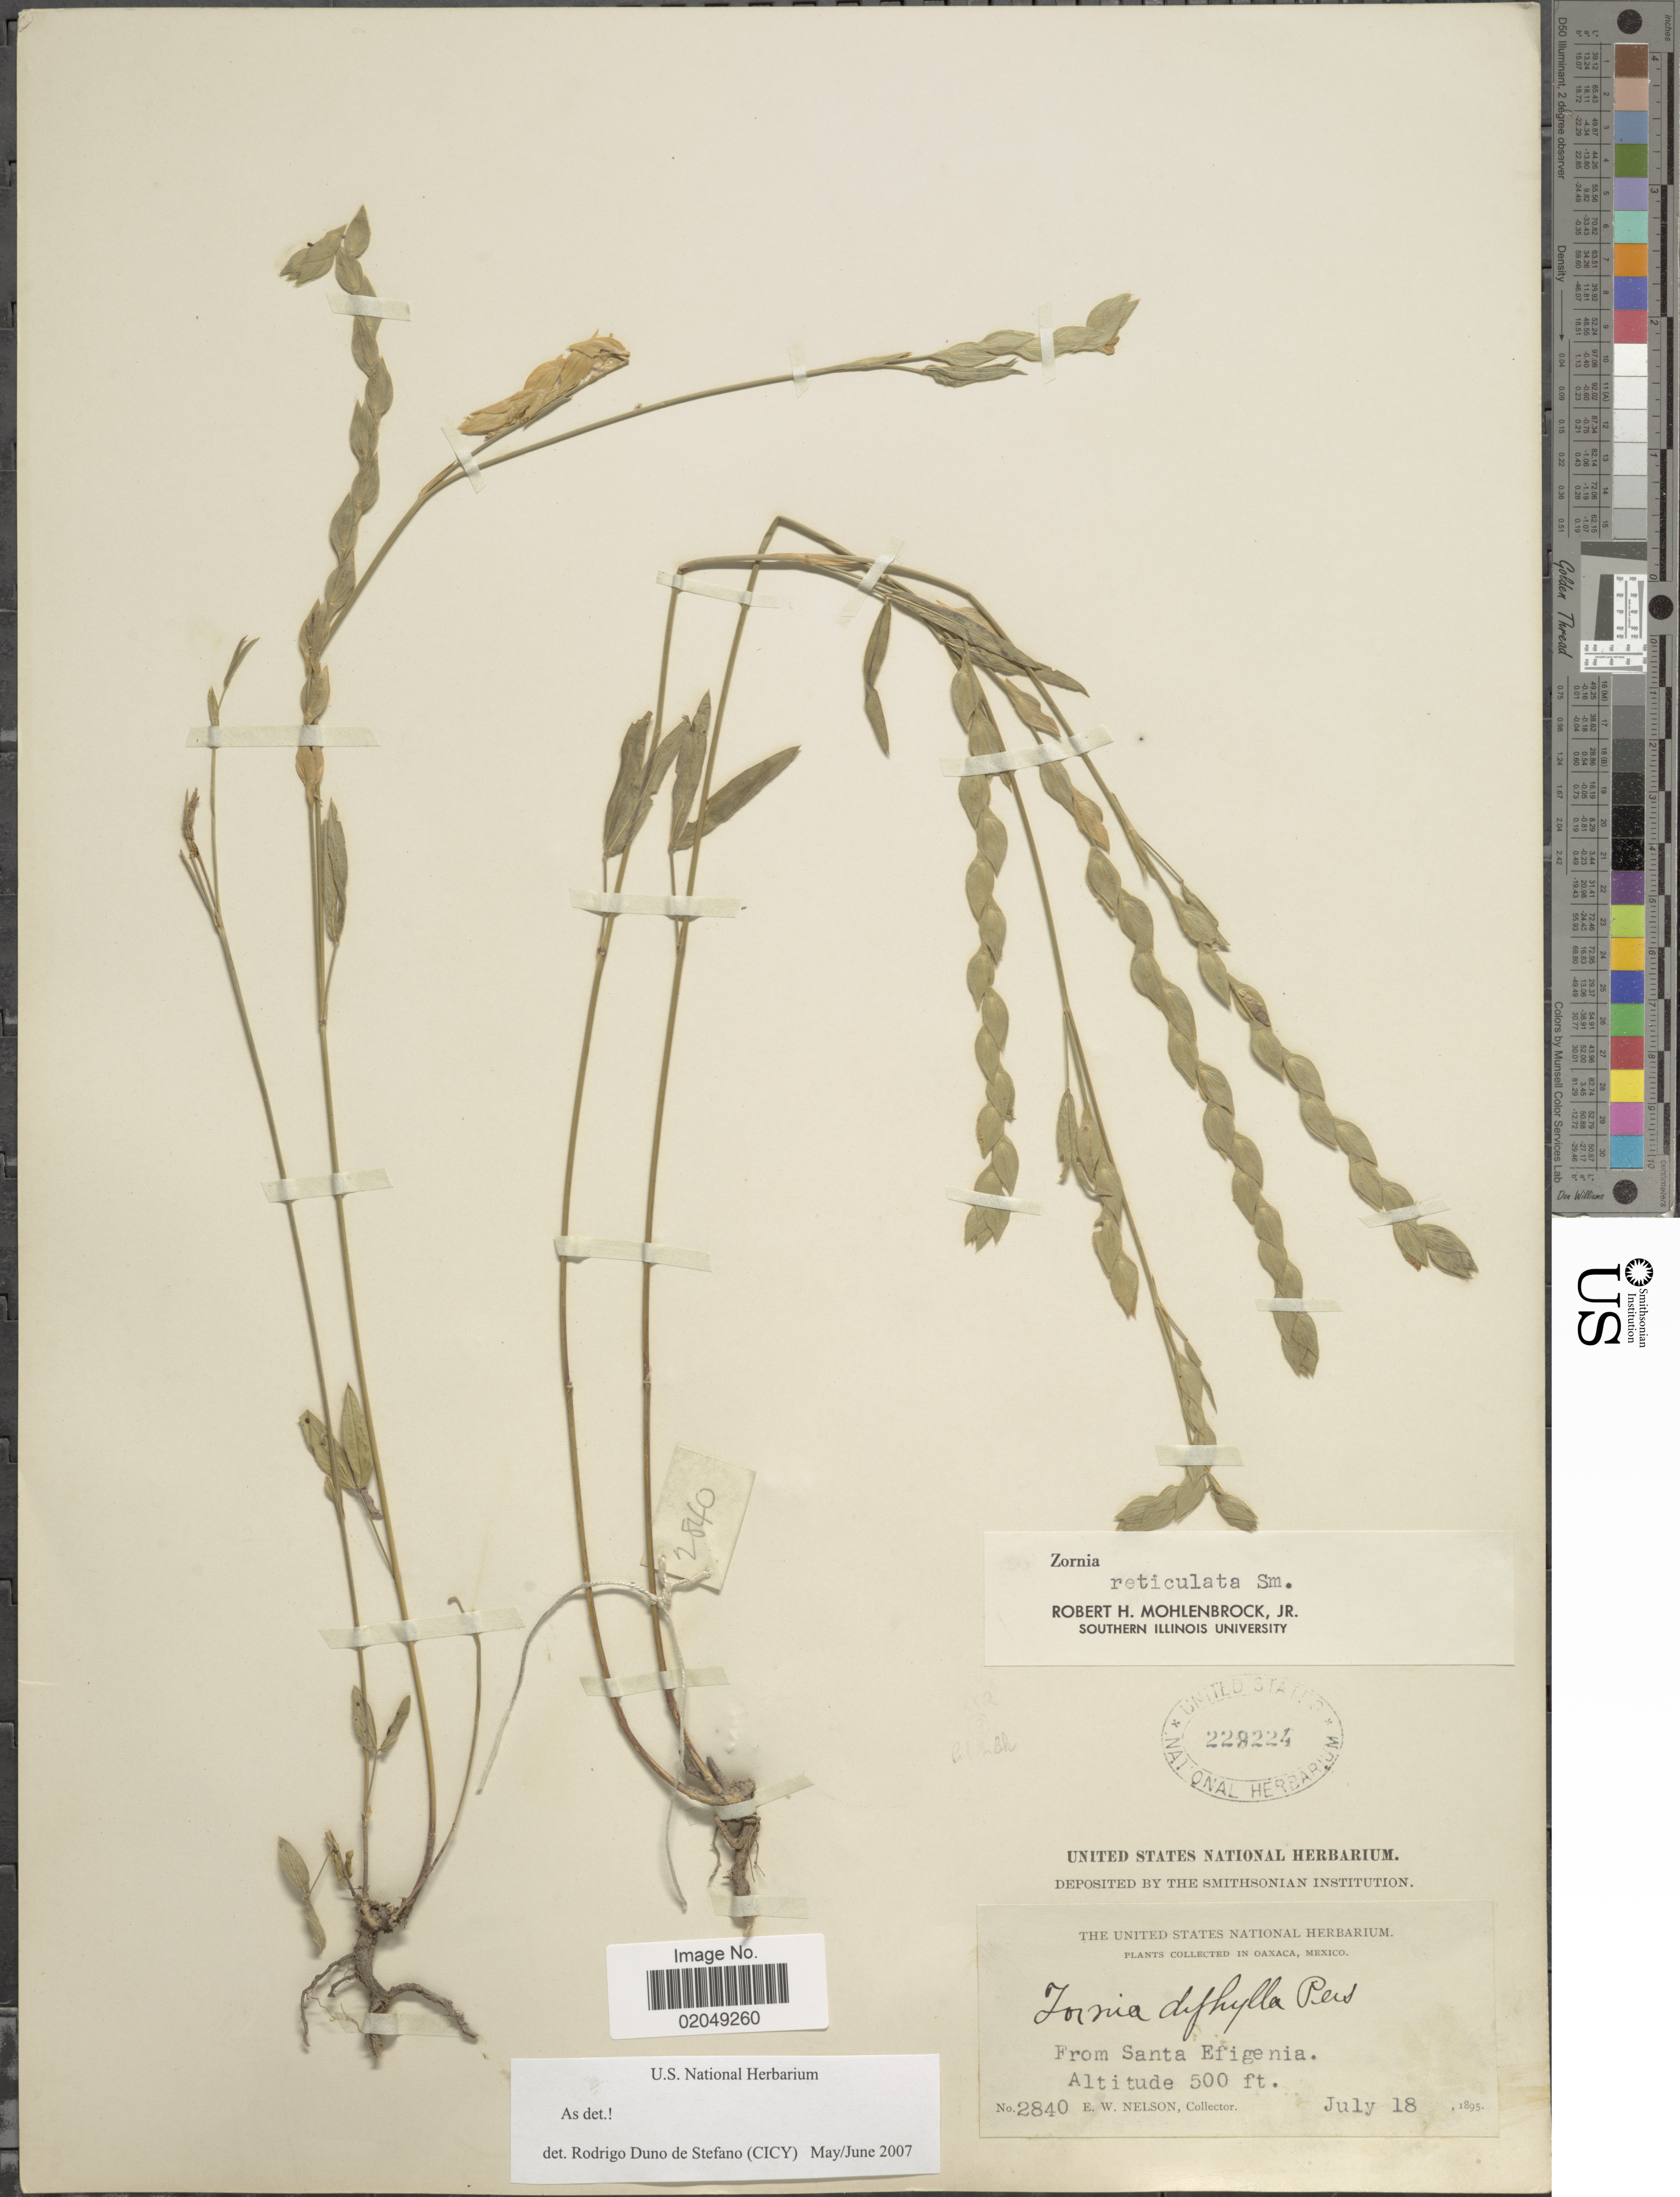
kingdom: Plantae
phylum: Tracheophyta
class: Magnoliopsida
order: Fabales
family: Fabaceae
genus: Zornia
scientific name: Zornia reticulata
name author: Sm.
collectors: E. W. Nelson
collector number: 2840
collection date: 1895-07-18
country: Mexico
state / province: Oaxaca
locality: Santa Efigenia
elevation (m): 152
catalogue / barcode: US 228224